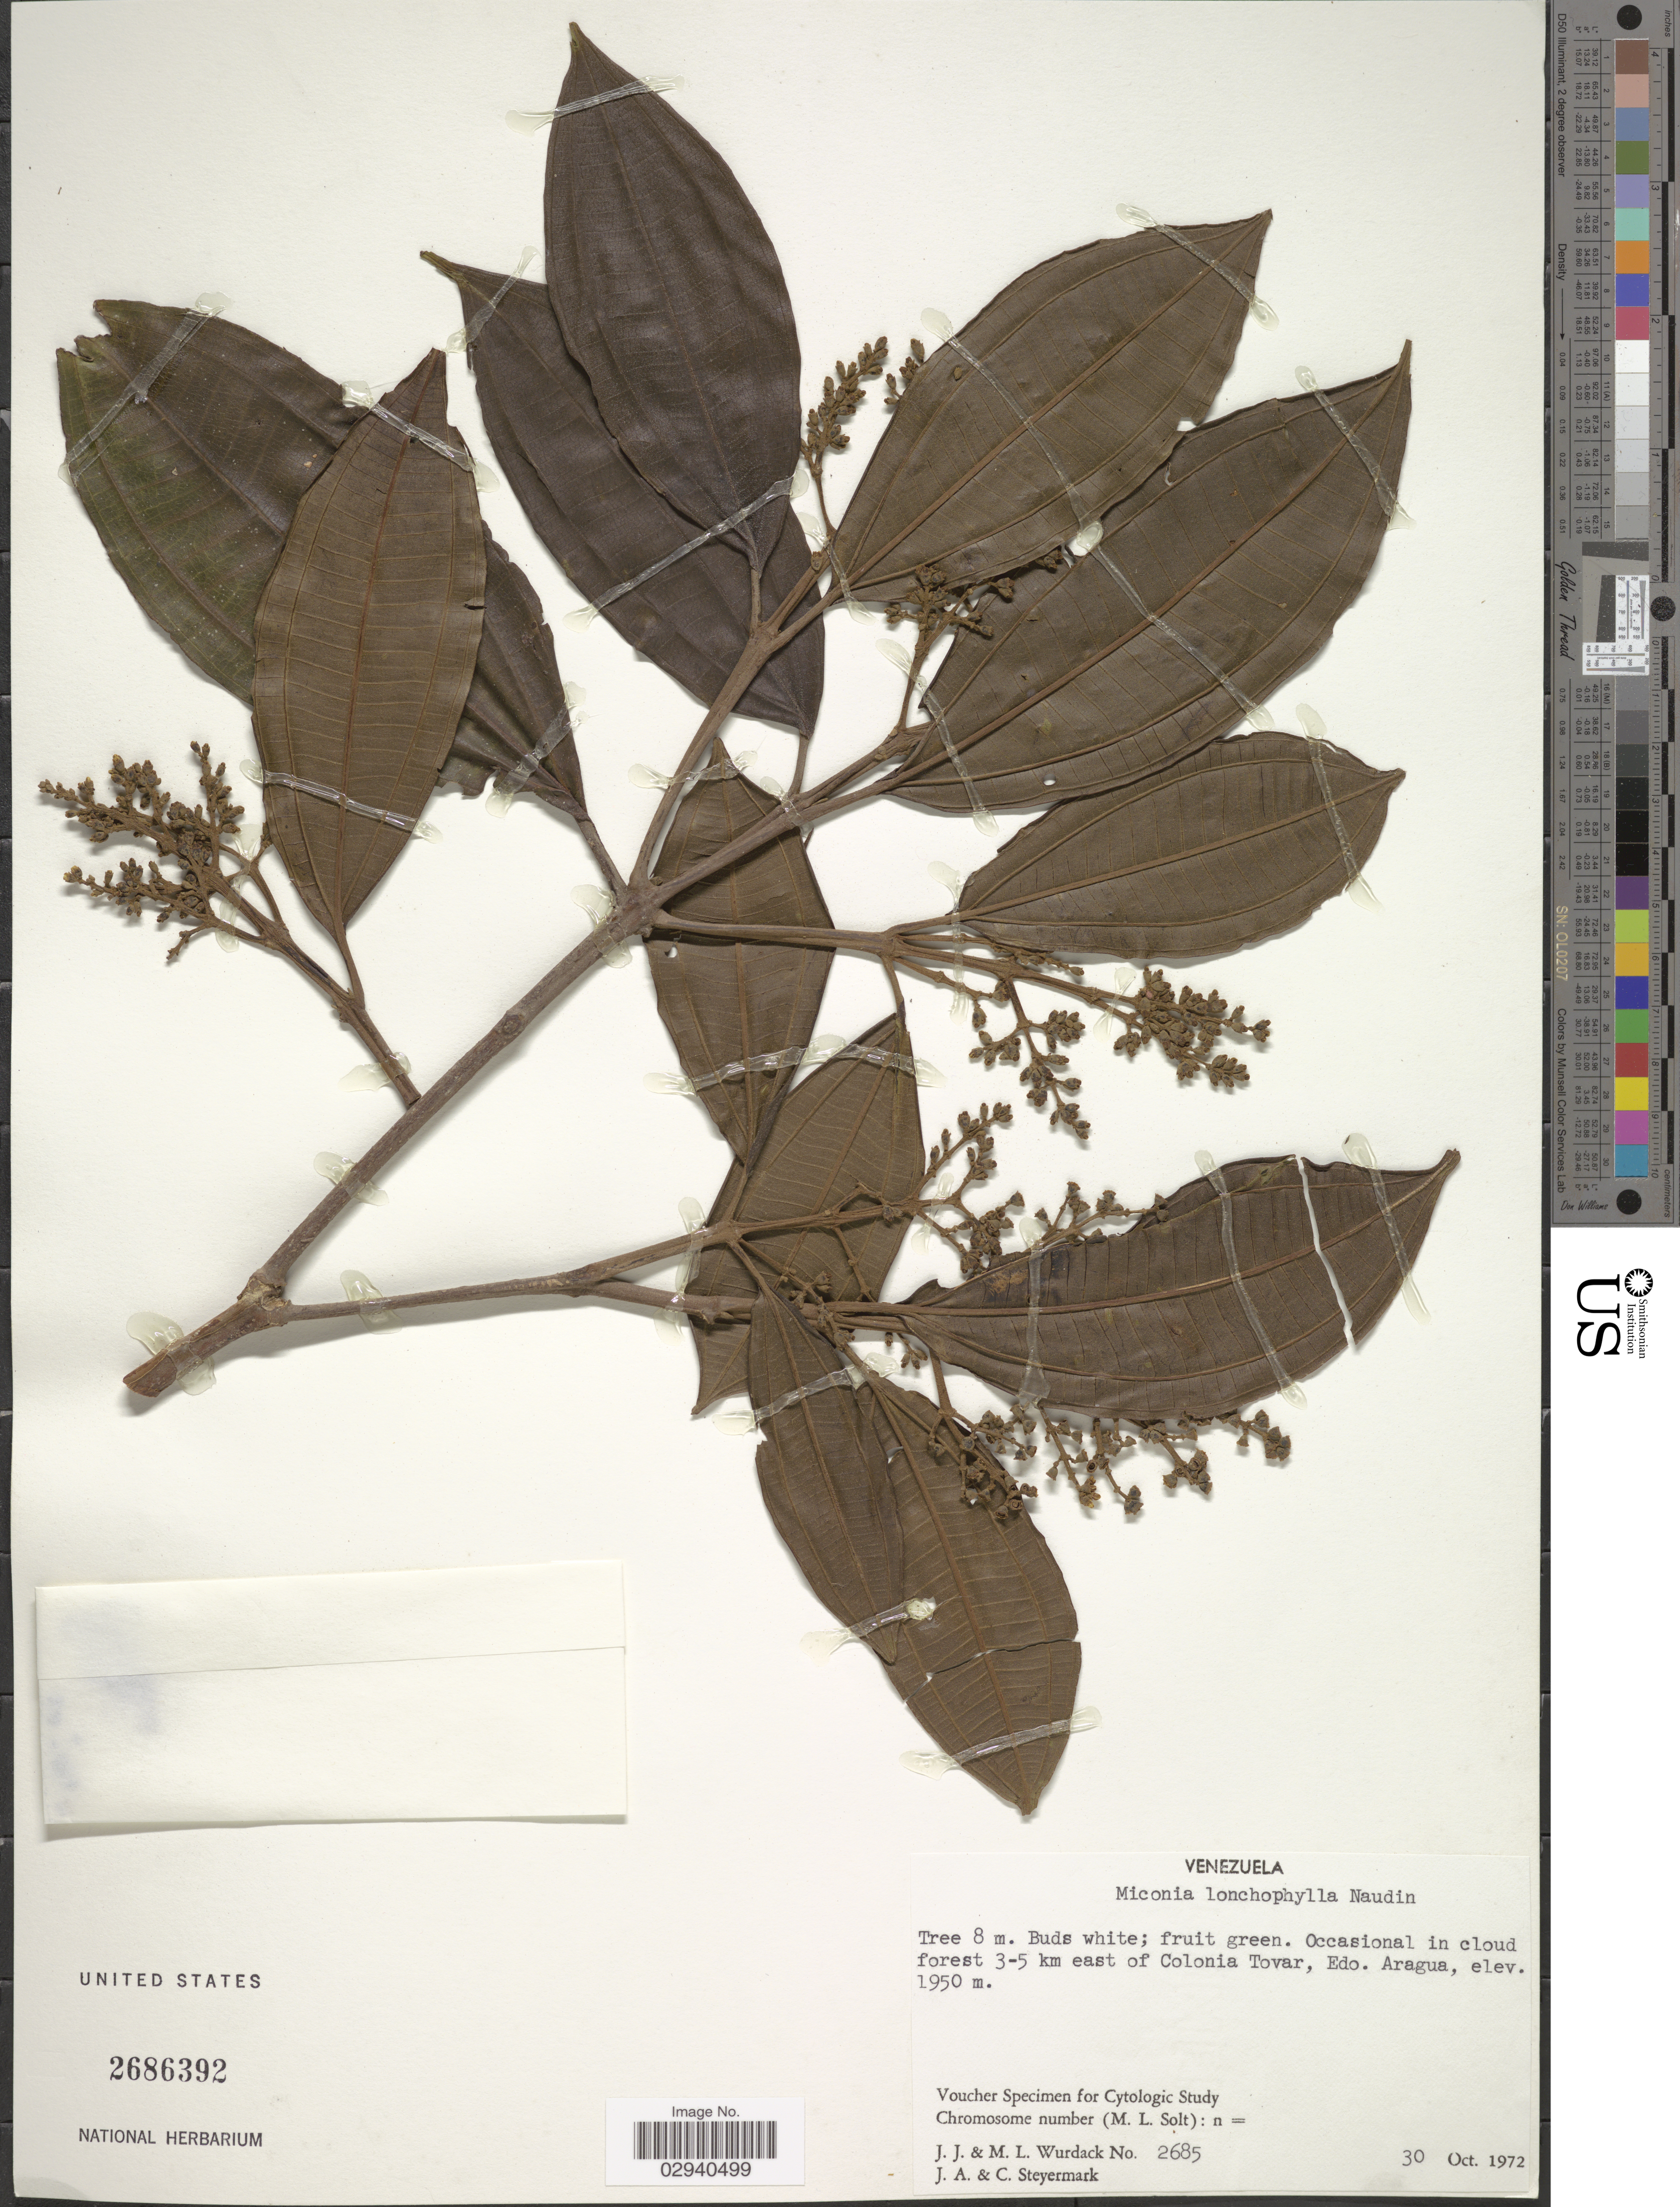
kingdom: Plantae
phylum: Tracheophyta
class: Magnoliopsida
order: Myrtales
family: Melastomataceae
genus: Miconia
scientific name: Miconia lonchophylla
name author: Naudin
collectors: J. J. Wurdack, M. L. Wurdack, J. Steyermark & C. Steyermark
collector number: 2685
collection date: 1972-10-30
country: Venezuela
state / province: Aragua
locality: Occaional in cloud forest 3-5 km east of Colonia Tovar.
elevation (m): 1950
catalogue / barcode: US 2686392